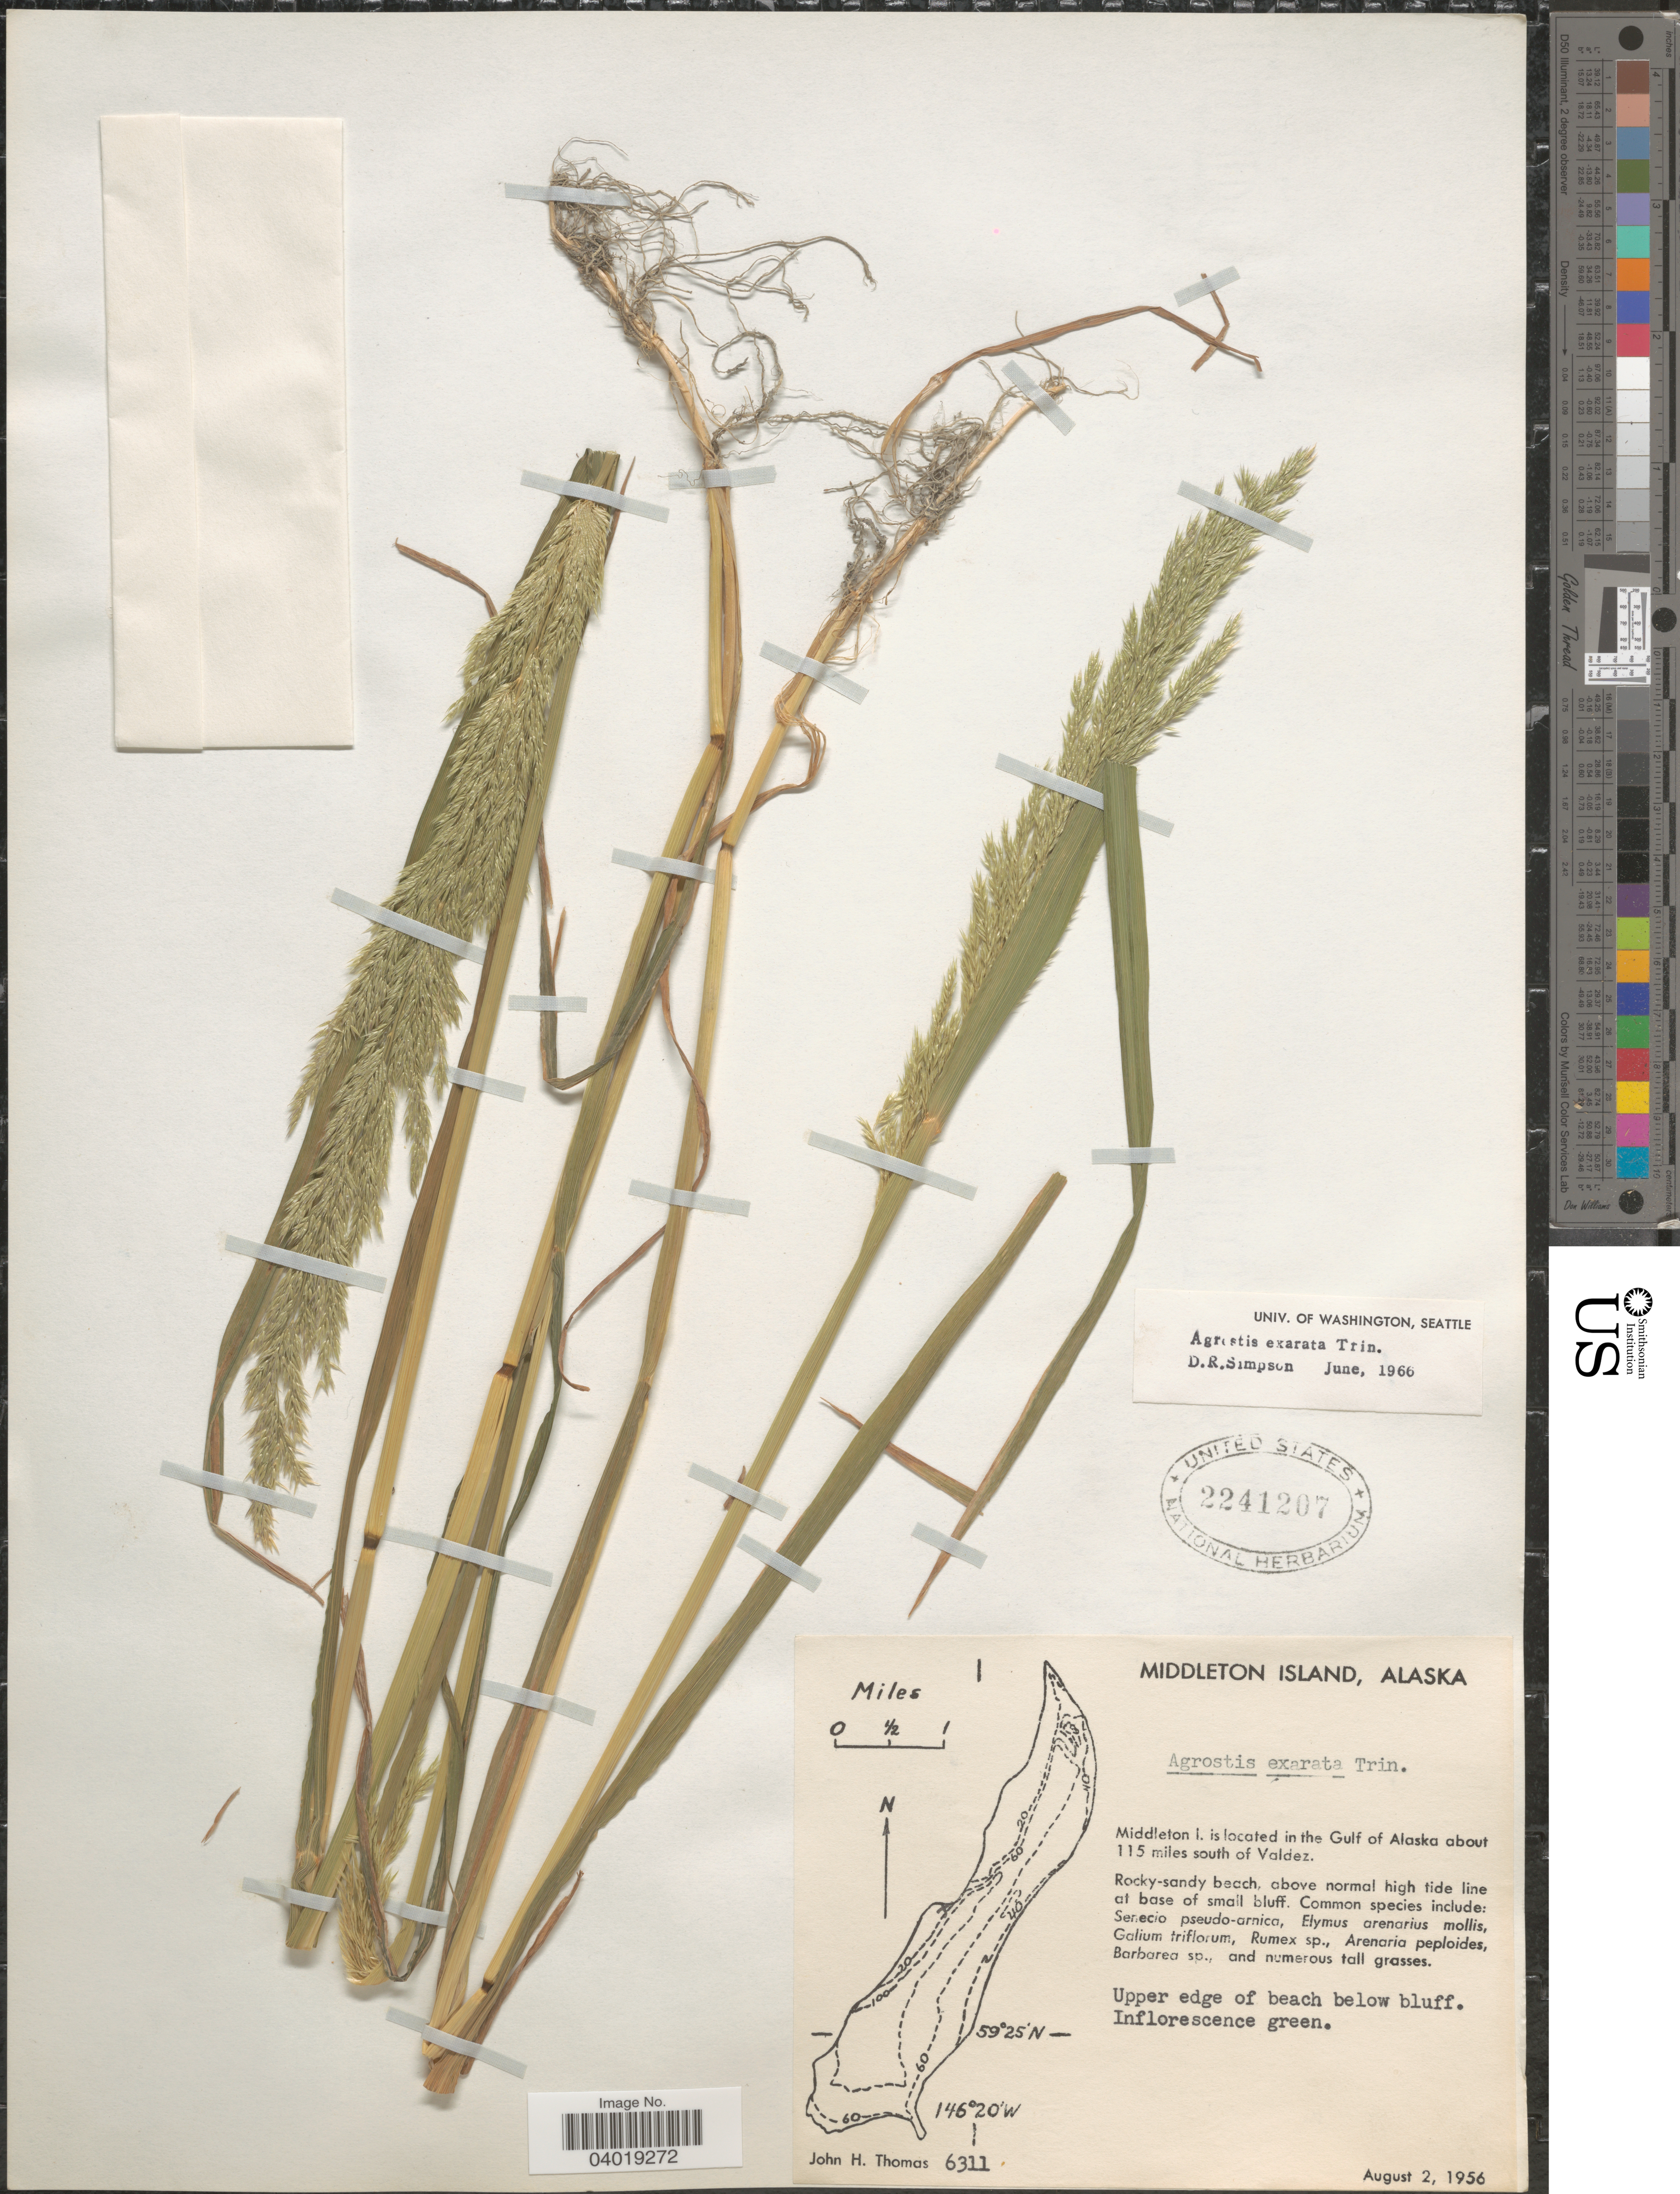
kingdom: Plantae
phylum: Tracheophyta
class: Liliopsida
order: Poales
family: Poaceae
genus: Agrostis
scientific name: Agrostis exarata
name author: Trin.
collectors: J. H. Thomas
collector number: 6311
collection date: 1956-08-02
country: United States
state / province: Alaska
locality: Middleton Island. Middleton I. is located in the Gulf of Alaska about 115 miles south of Valdez.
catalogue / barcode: US 2241207